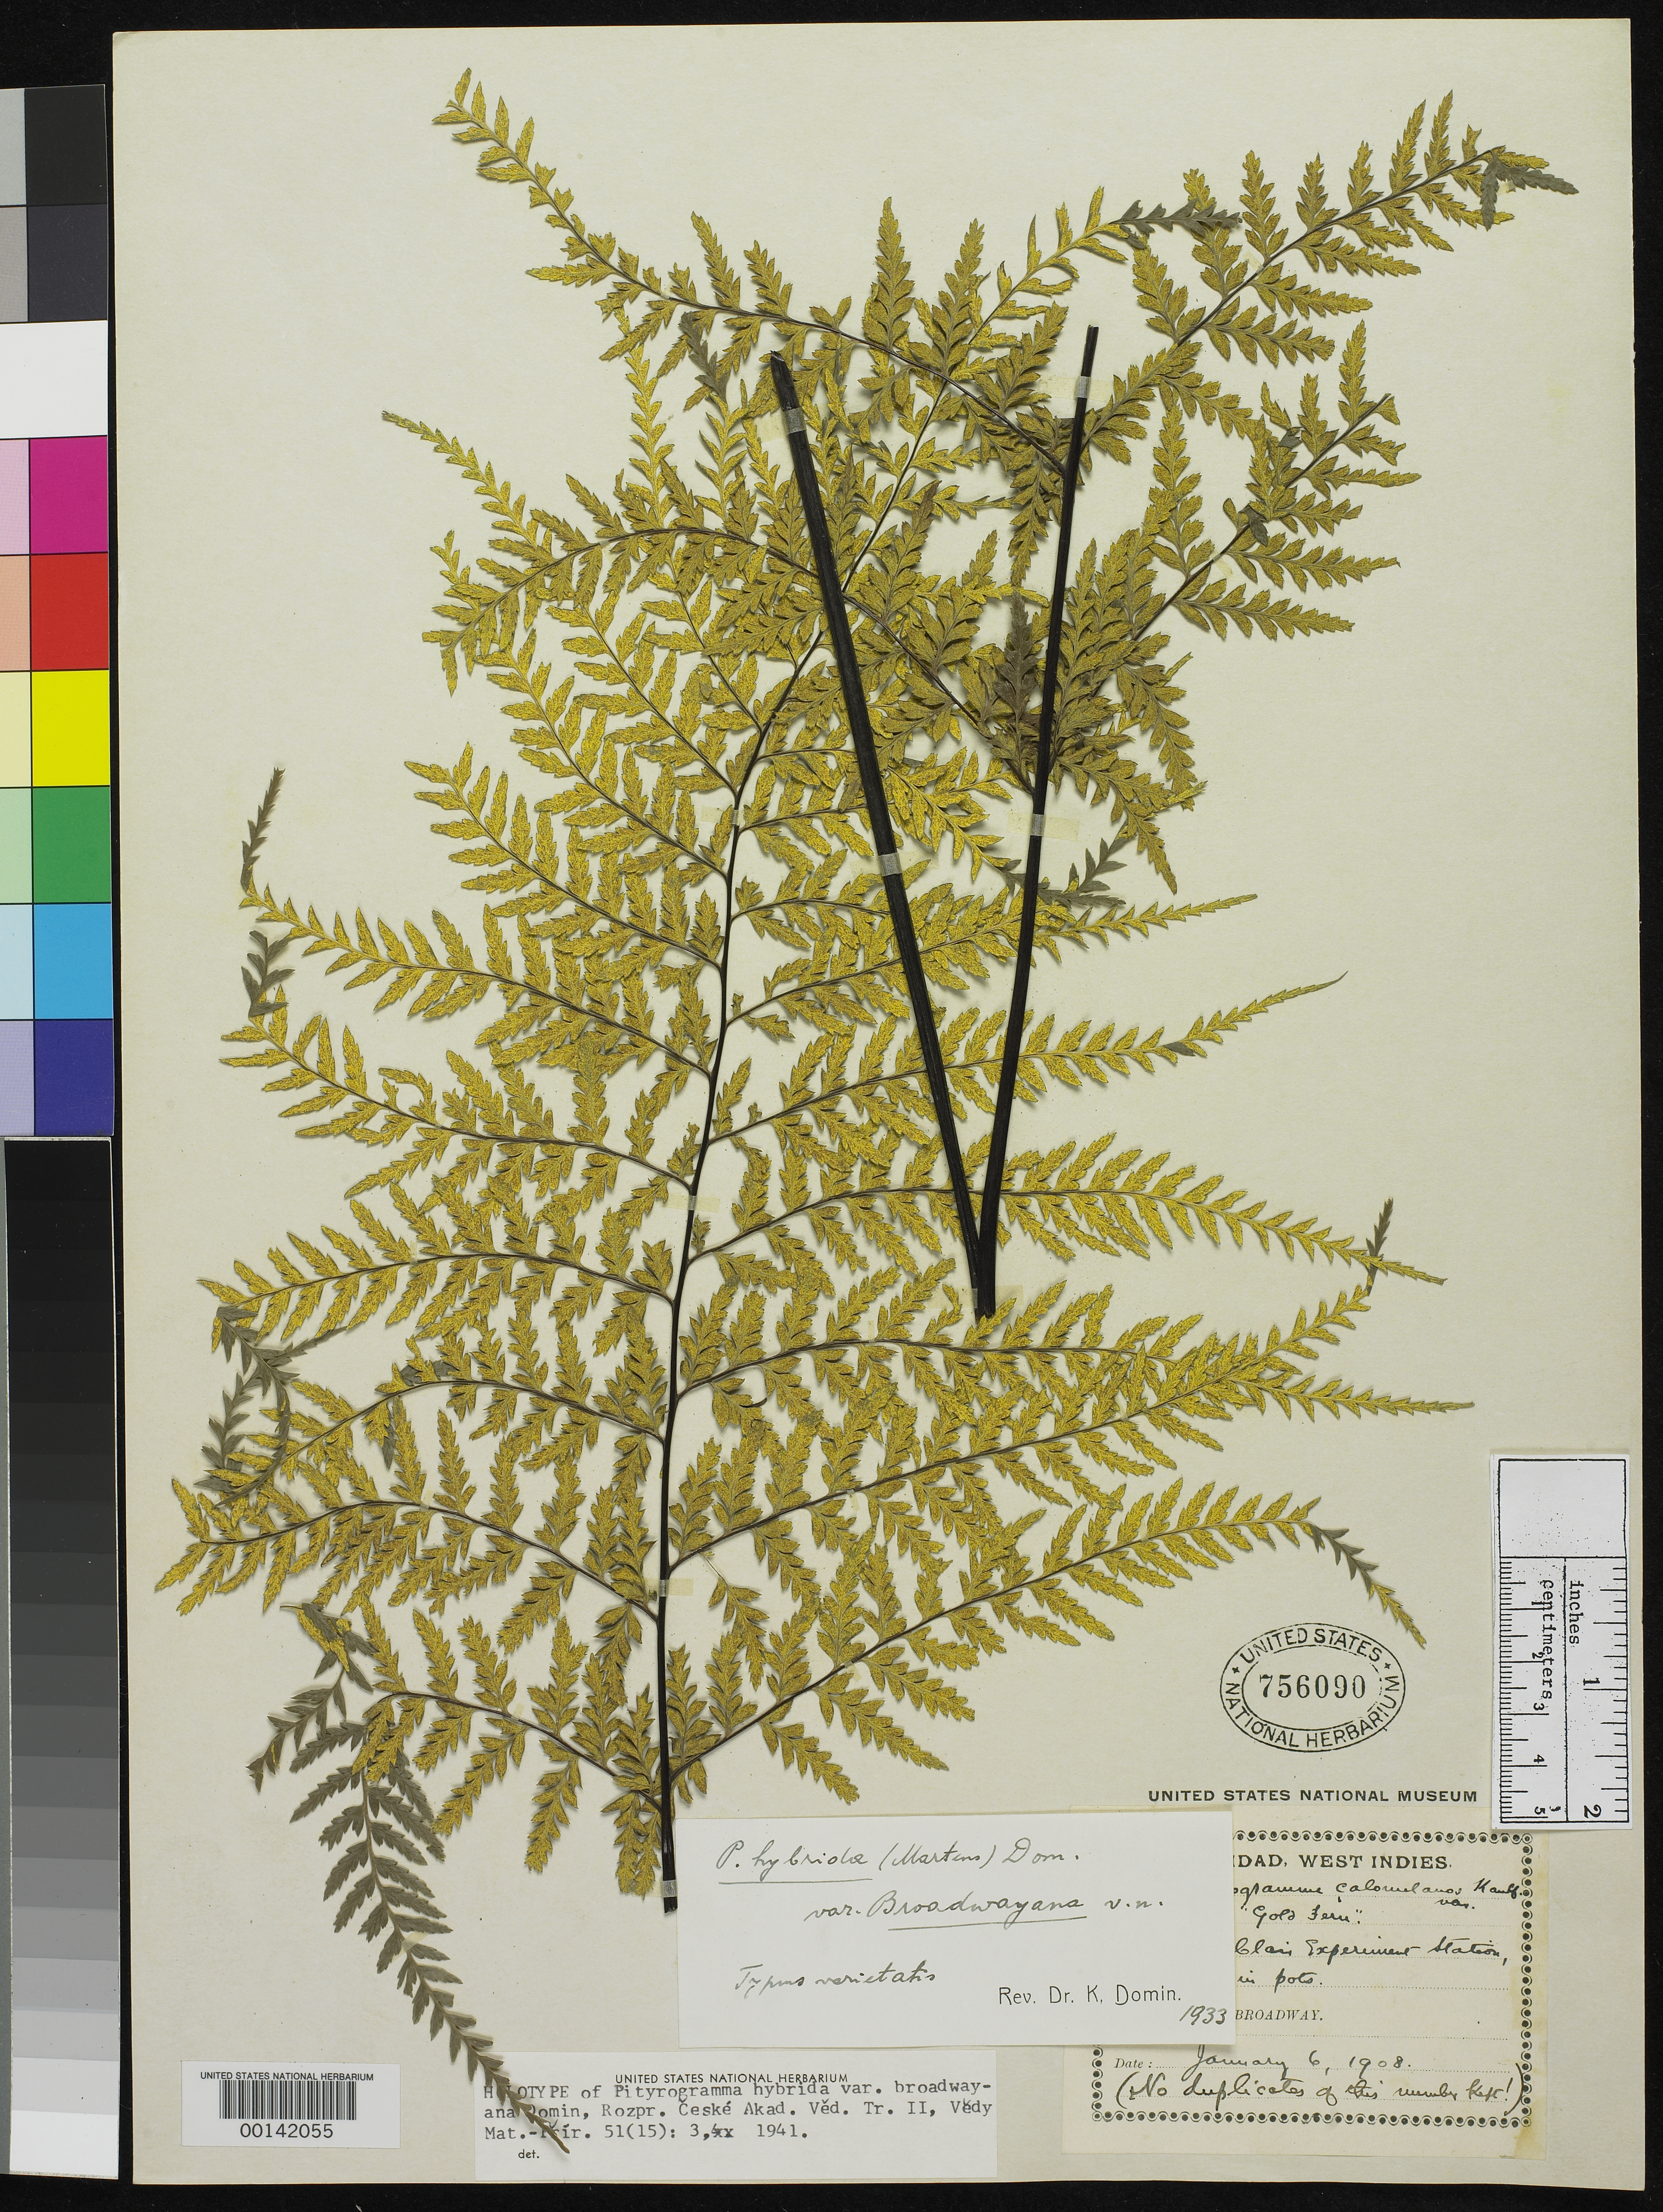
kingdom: Plantae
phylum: Tracheophyta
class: Polypodiopsida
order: Polypodiales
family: Pteridaceae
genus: Pityrogramma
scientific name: Pityrogramma hybrida var. broadwayana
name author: Domin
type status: Holotype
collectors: W. E. Broadway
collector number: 4678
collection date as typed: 06 Jan 1908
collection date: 1908-01-06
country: Trinidad and Tobago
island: Trinidad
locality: St. Clain Experiment station.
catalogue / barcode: US 756090